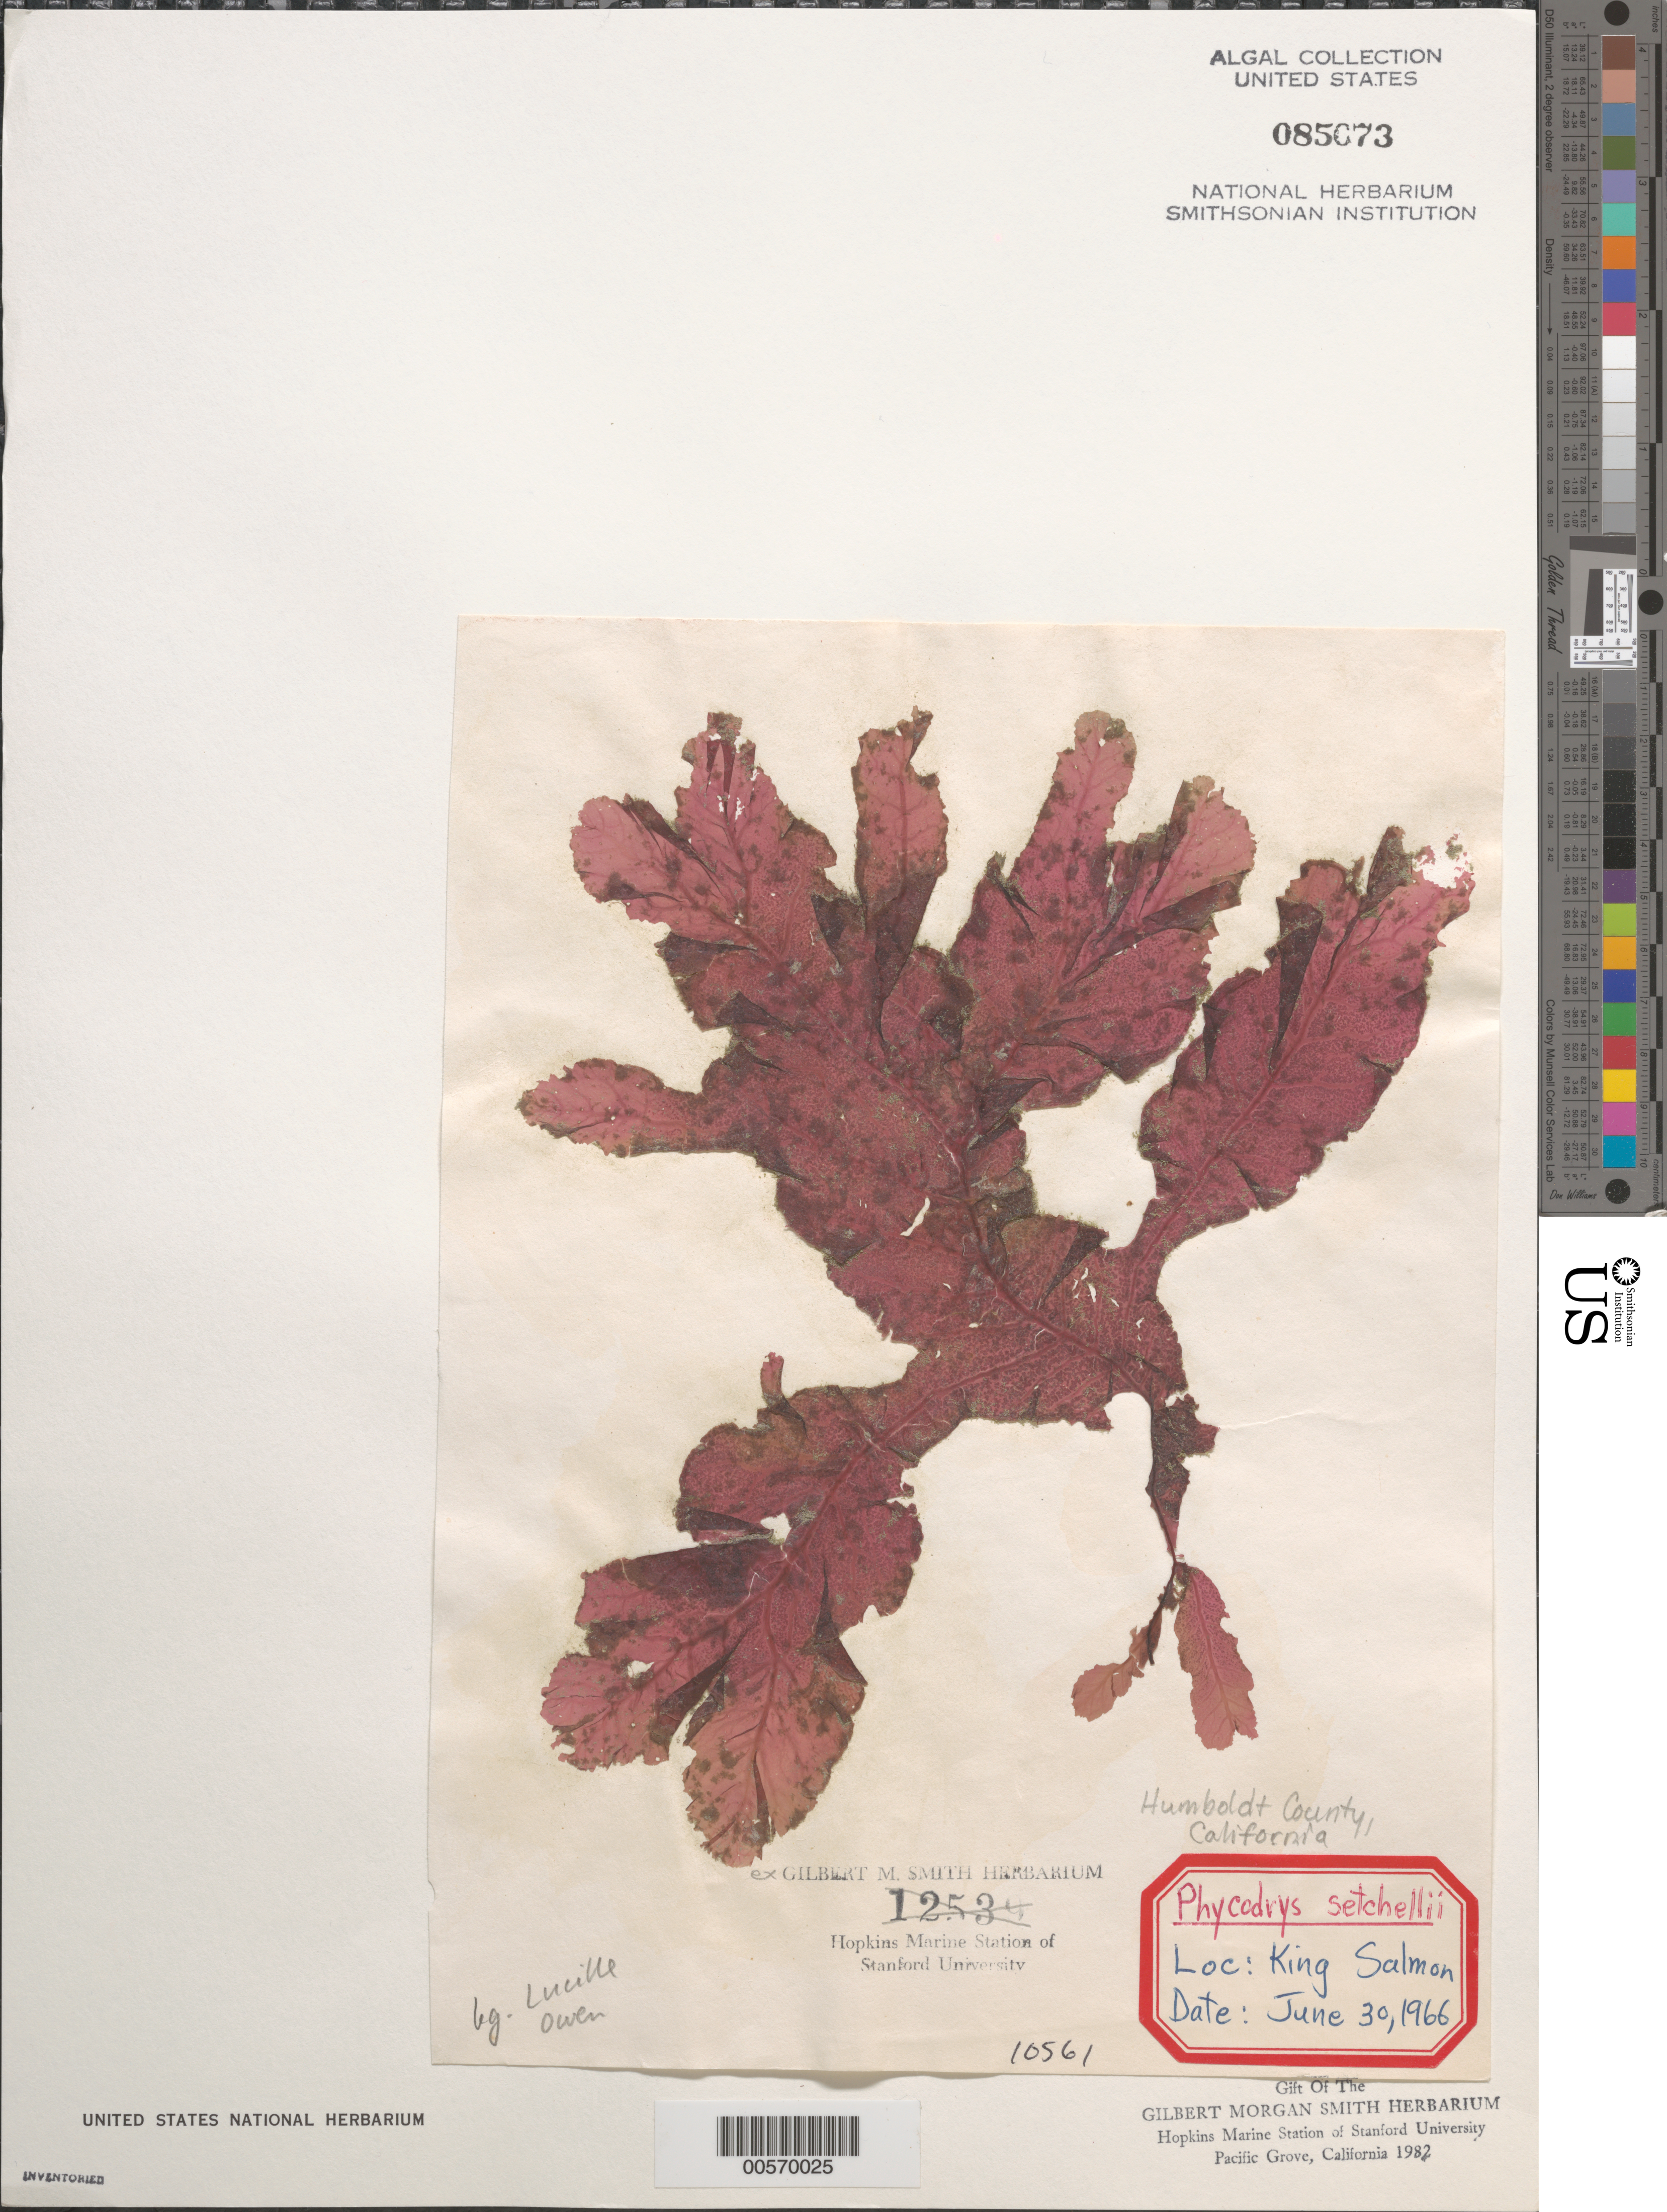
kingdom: Plantae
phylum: Rhodophyta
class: Florideophyceae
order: Ceramiales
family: Delesseriaceae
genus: Phycodrys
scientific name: Phycodrys setchellii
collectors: L. Owen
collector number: IAA 10561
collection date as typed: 30 Jun 1966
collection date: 1966-06-30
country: United States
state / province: California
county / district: Humboldt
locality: King Salmon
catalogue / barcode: US 85073